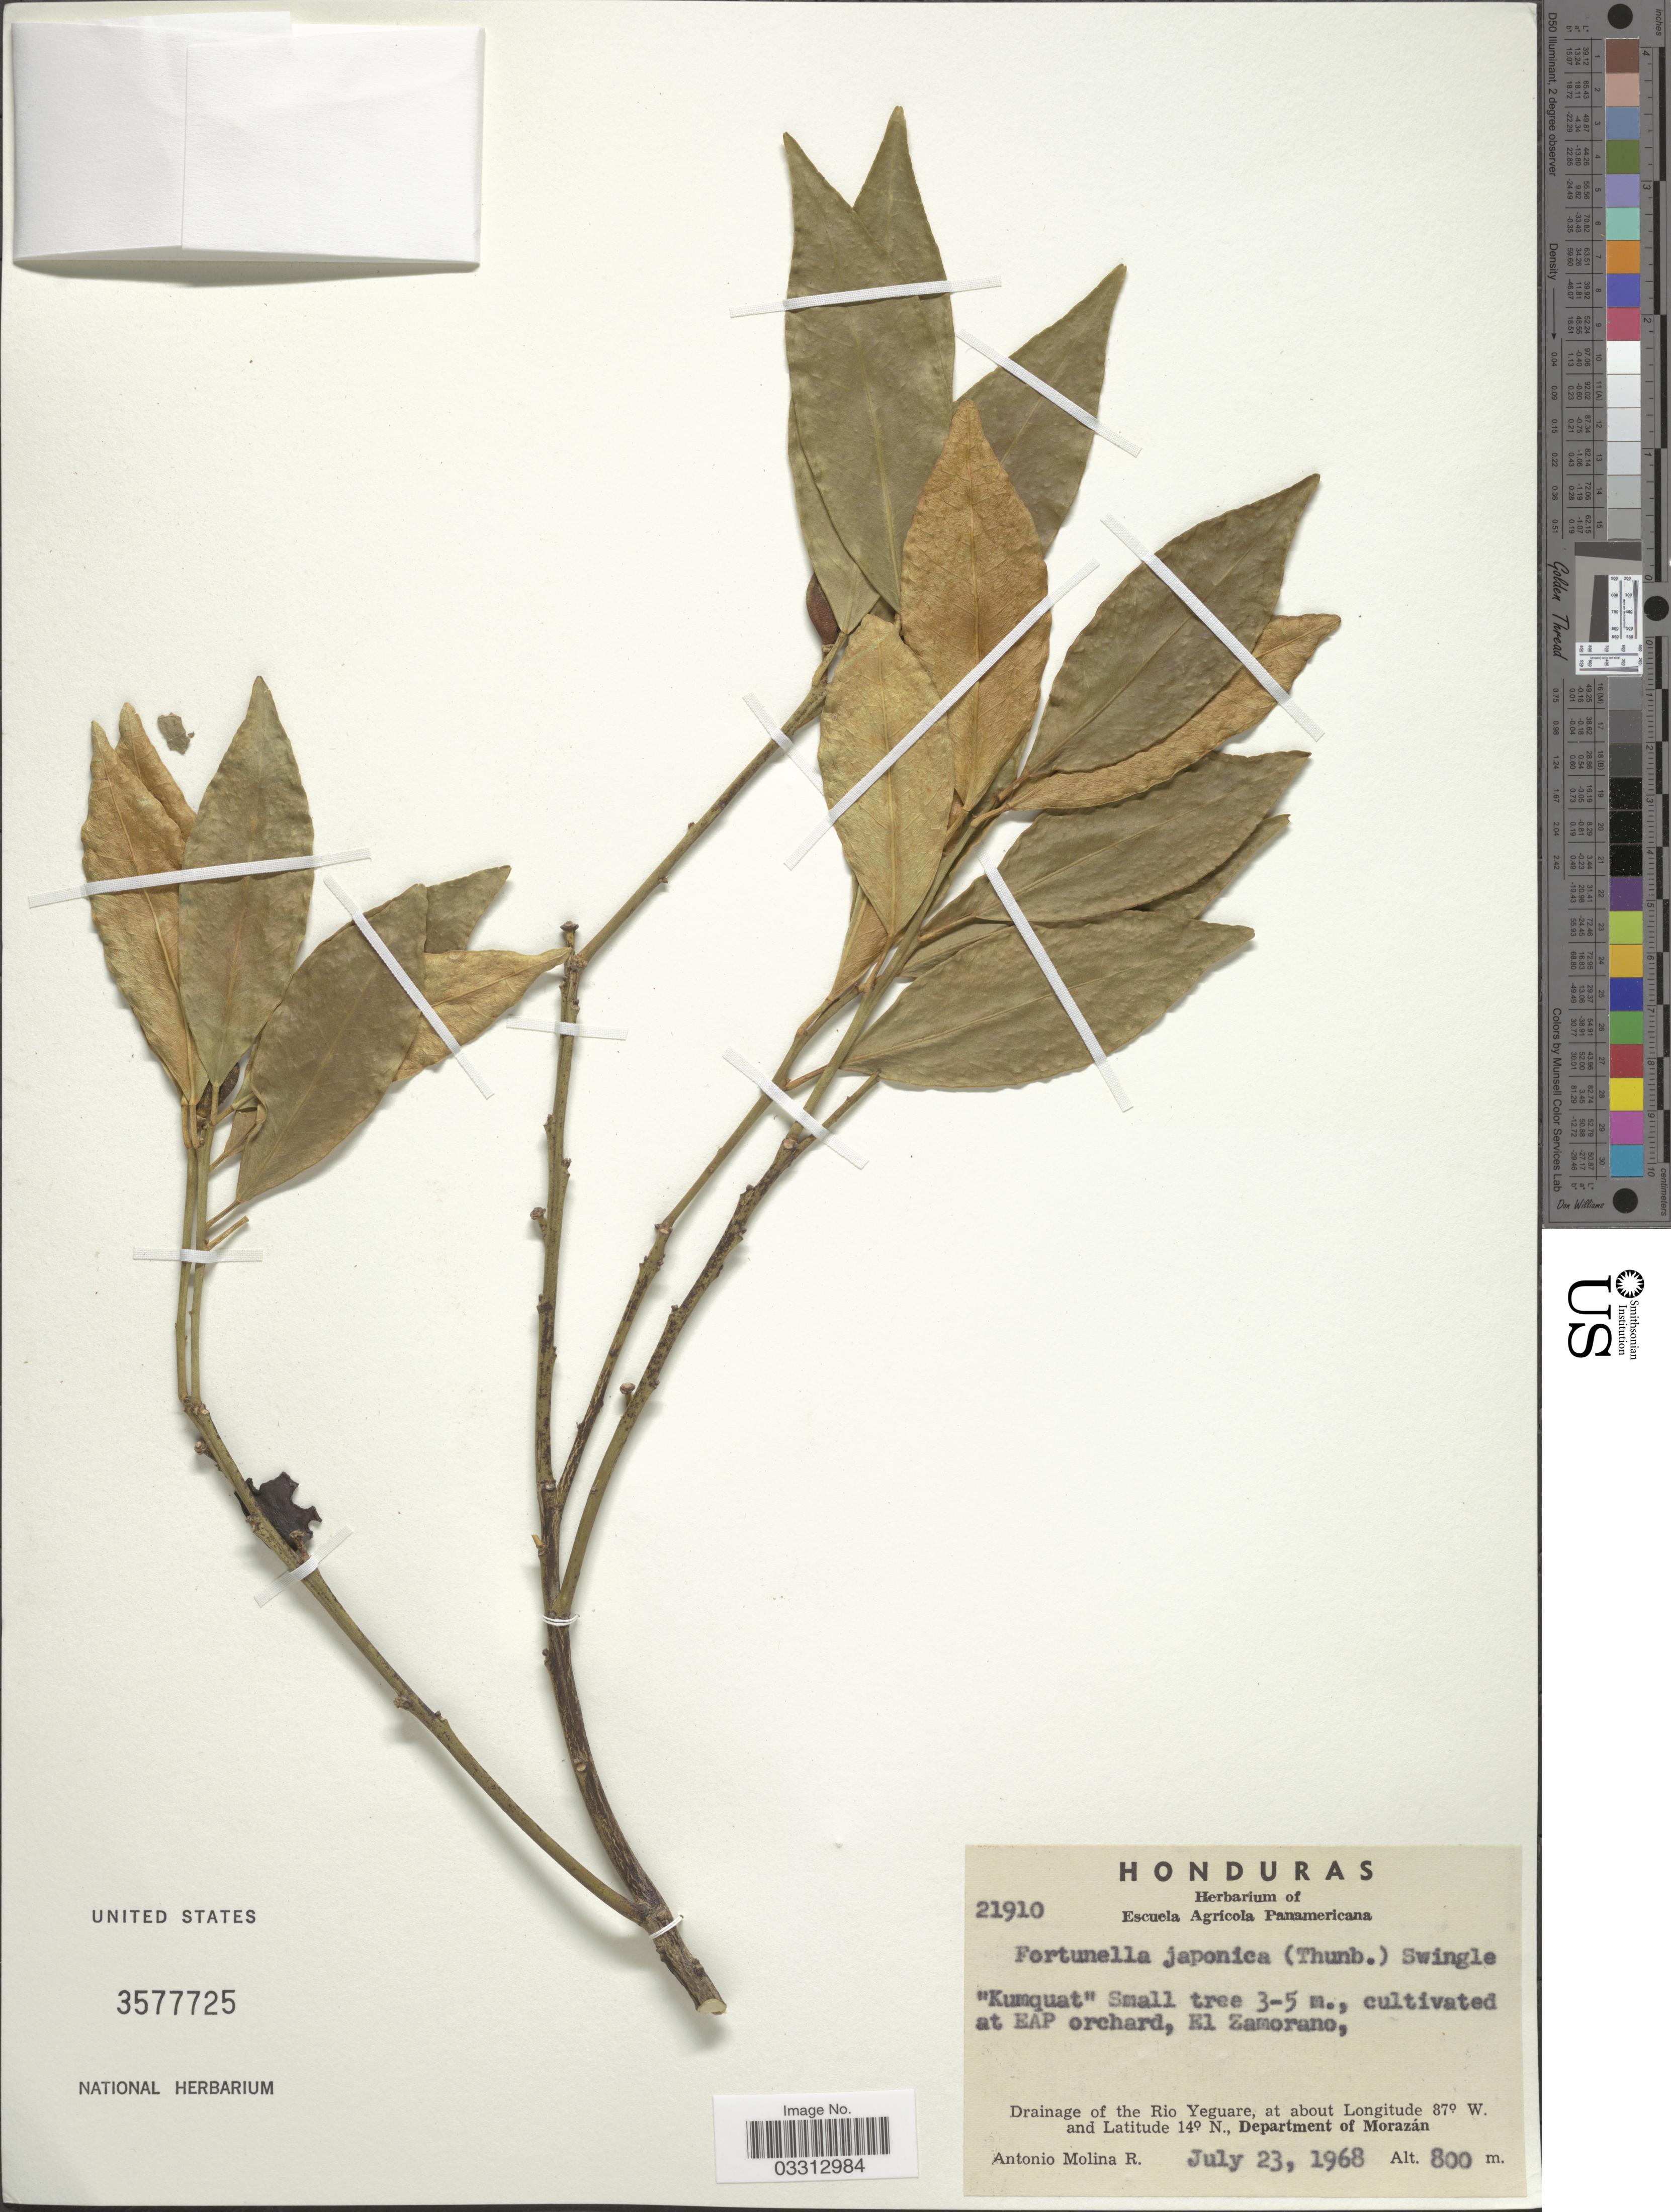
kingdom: Plantae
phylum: Tracheophyta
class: Magnoliopsida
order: Sapindales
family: Rutaceae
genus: Citrus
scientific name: Citrus japonica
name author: Thunb.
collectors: A. Molina R.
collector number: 21910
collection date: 1968-07-23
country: Honduras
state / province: Fco. Morazán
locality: EAP orchard, El Zamorano. Drainage of the Rio Yeguare, Department of Morazán.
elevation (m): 800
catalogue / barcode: US 3577725